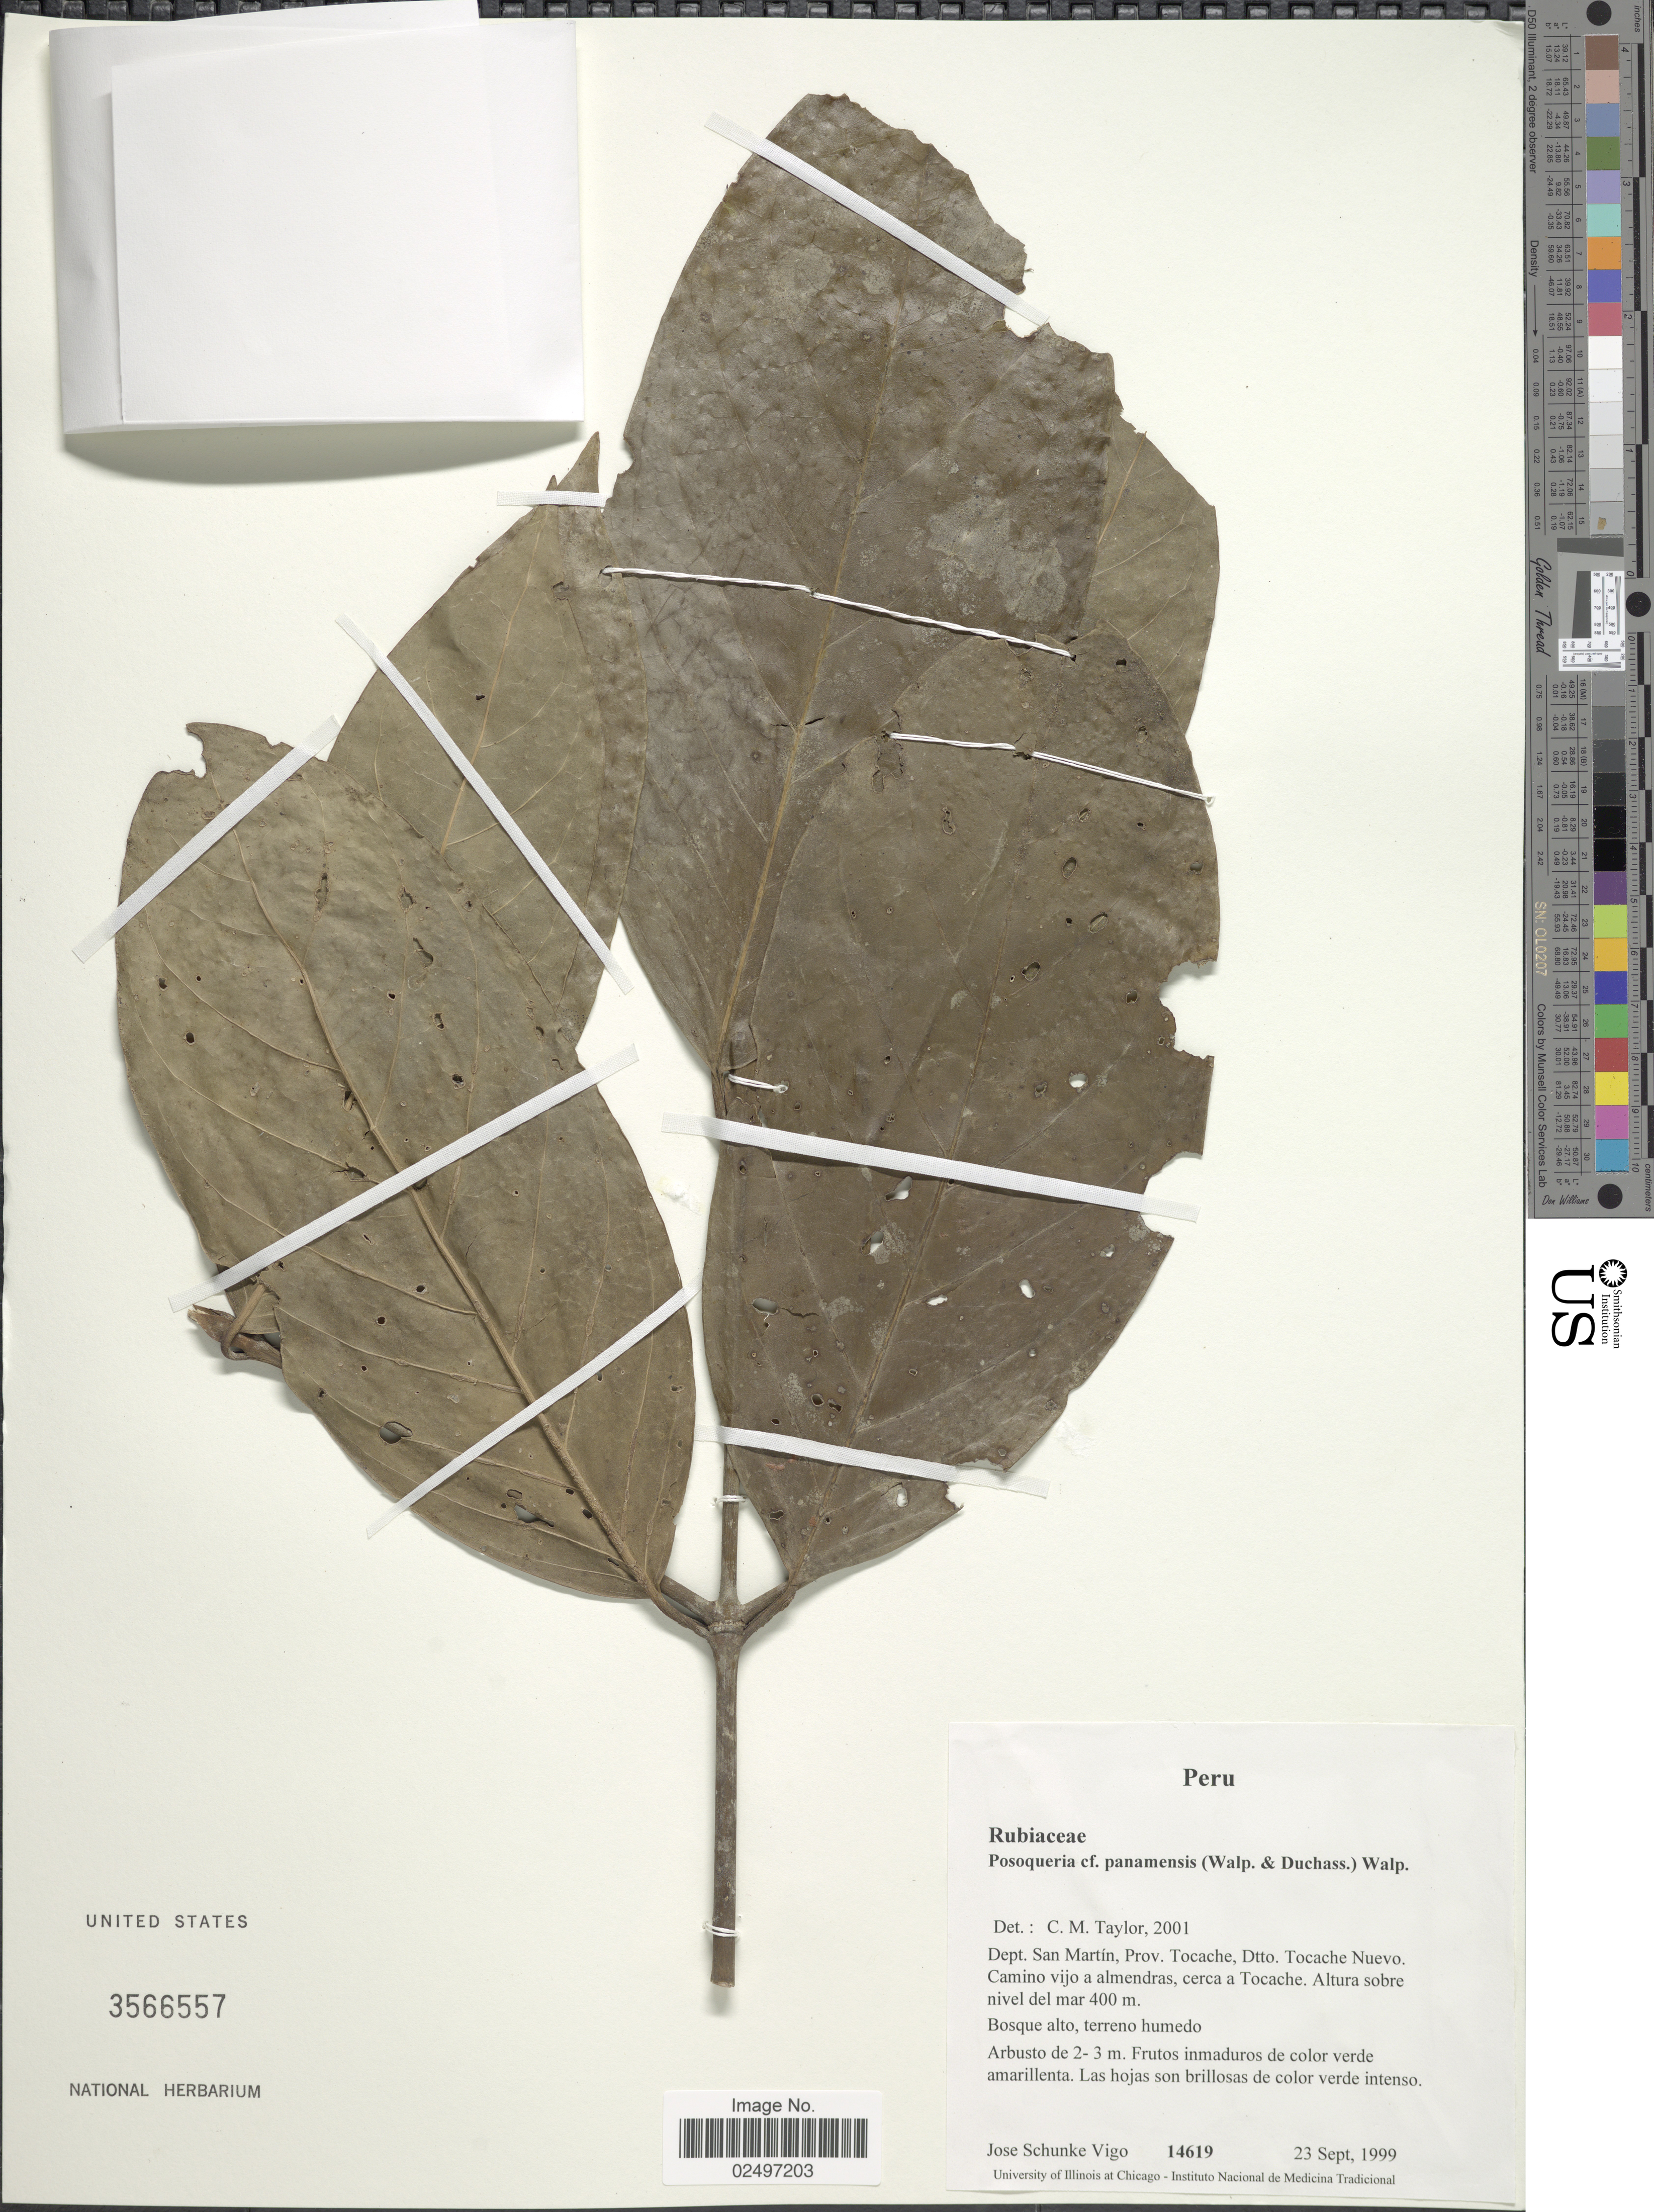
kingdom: Plantae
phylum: Tracheophyta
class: Magnoliopsida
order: Gentianales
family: Rubiaceae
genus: Posoqueria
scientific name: Posoqueria panamensis subsp. panamensis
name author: (Walp. & Duchass.) Walp.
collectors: J. Schunke Vigo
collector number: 14619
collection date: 1999-09-23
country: Peru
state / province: San Martín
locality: Dept. San Martin, Prov. Tocache, Dtto. Tocache Nuevo, Camino vijo a almendras, cerca a Tocache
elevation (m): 400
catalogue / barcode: US 3566557